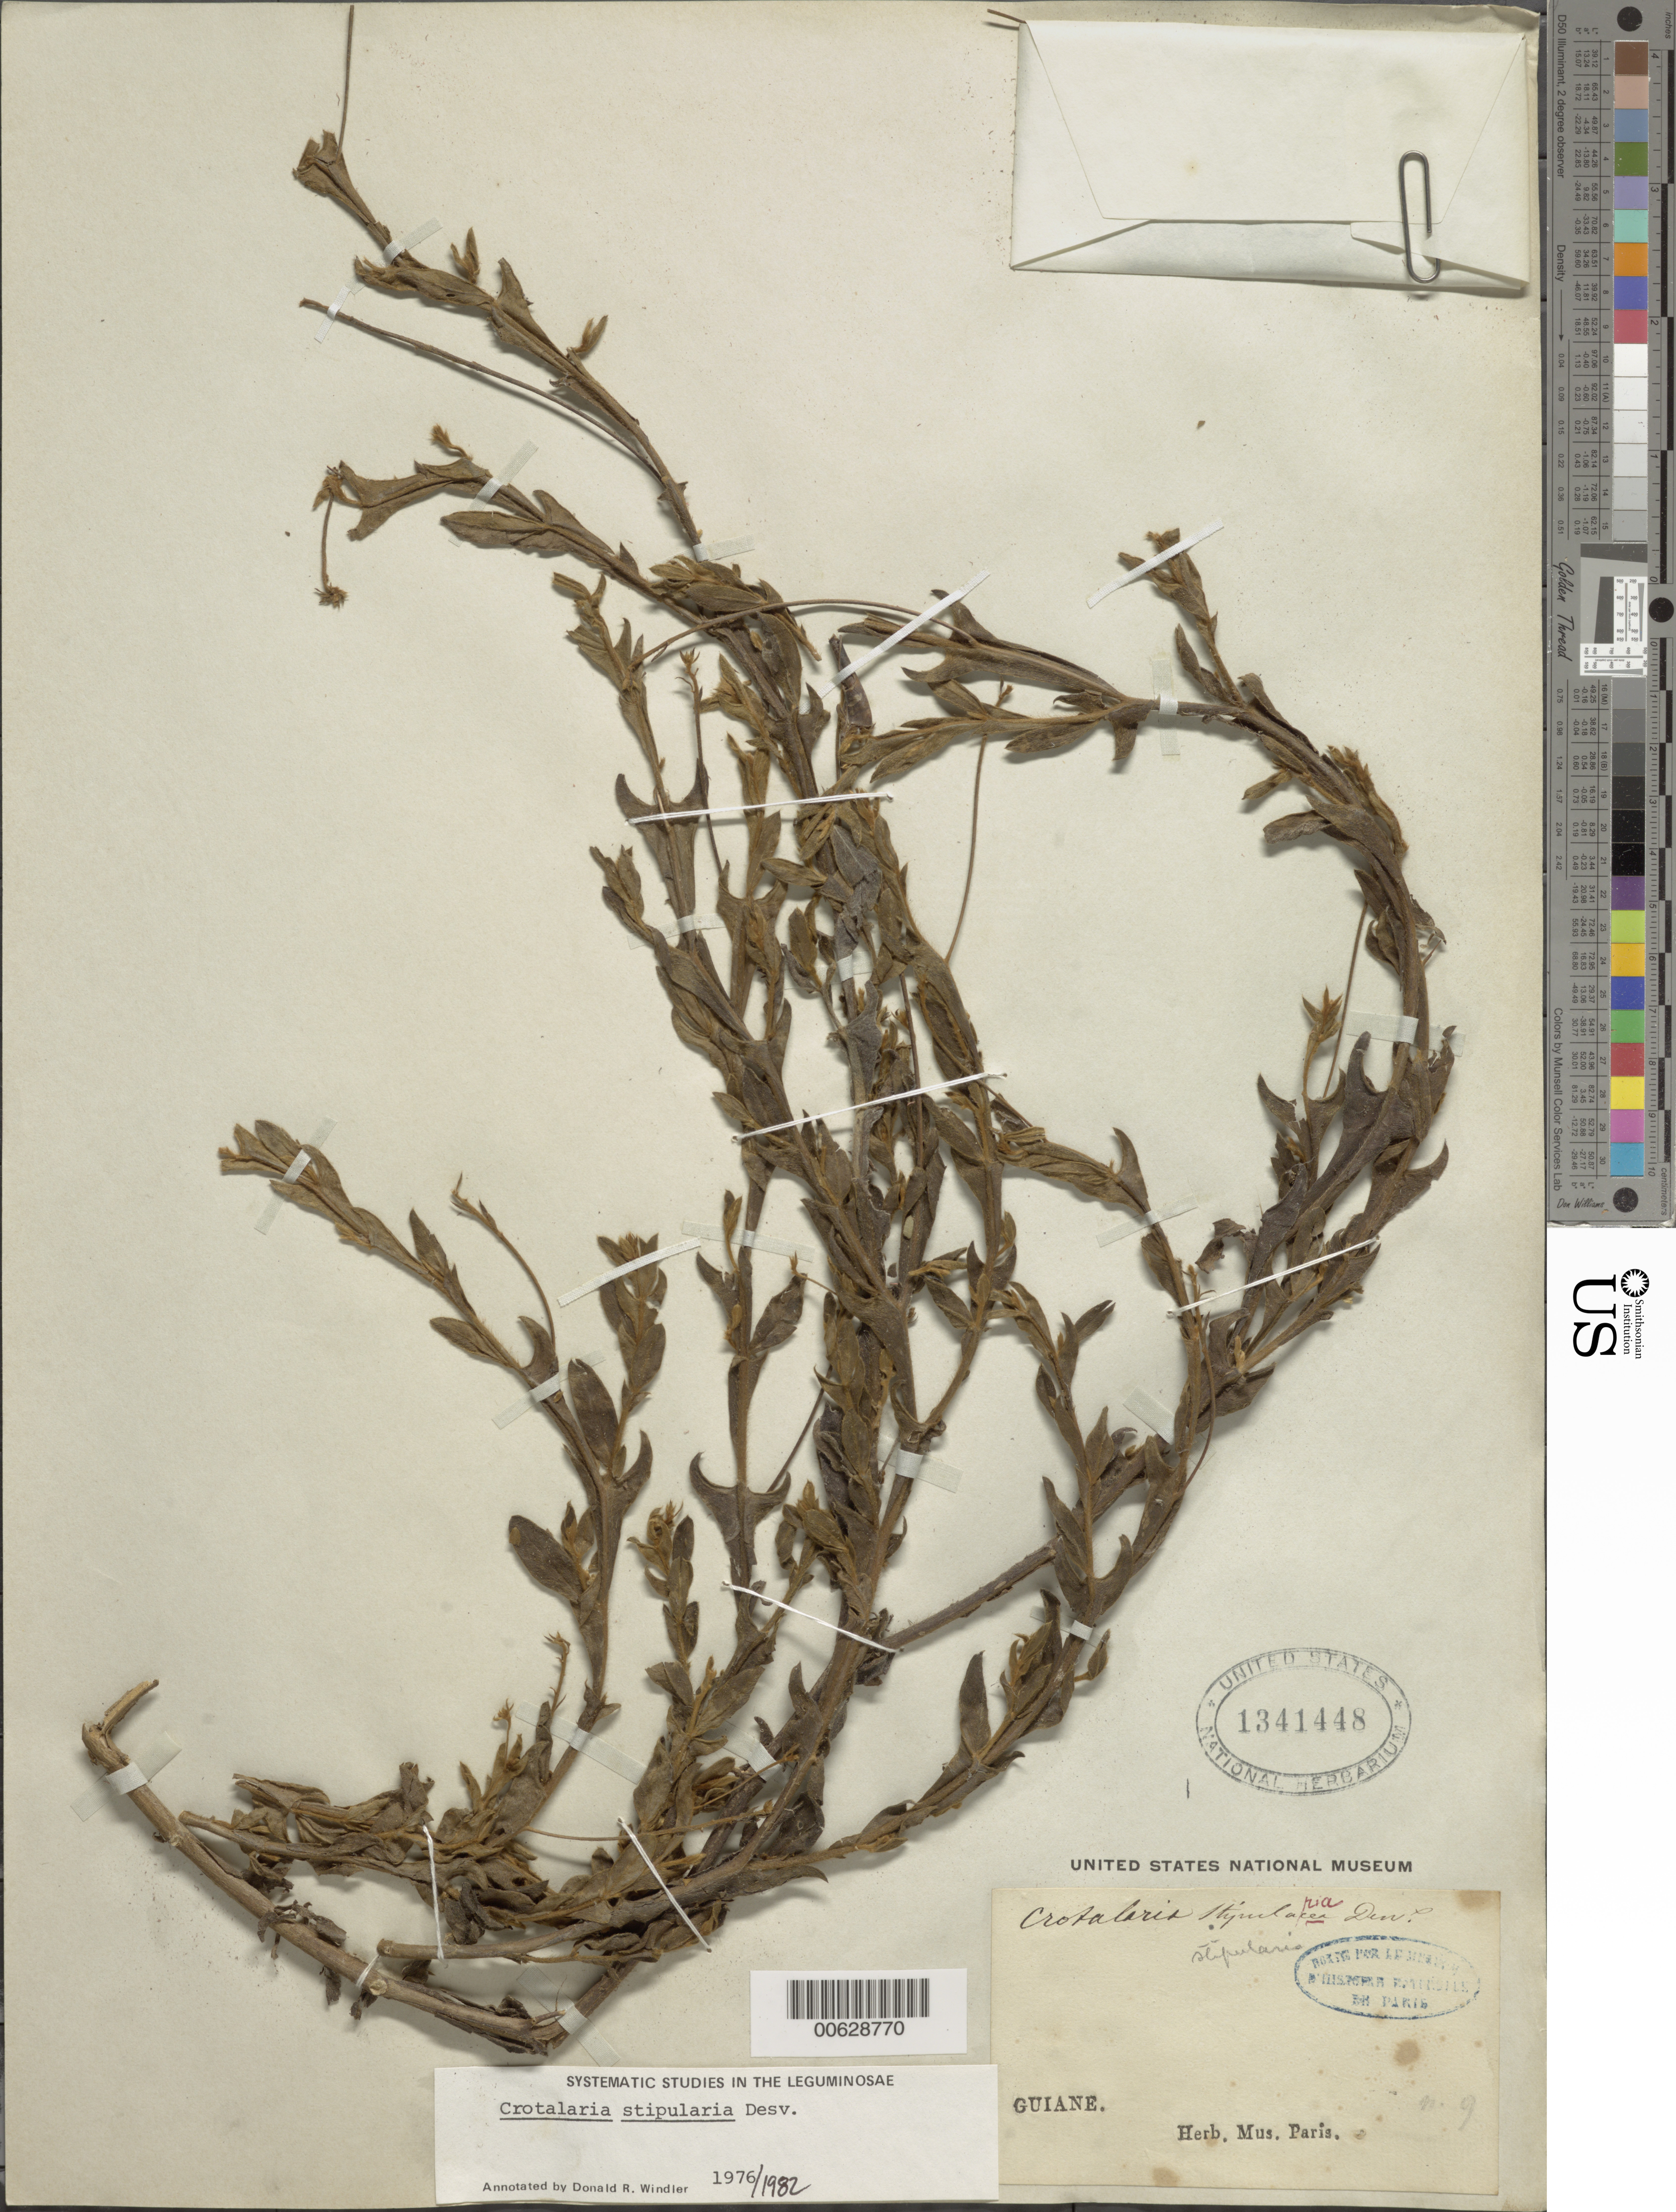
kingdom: Plantae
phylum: Tracheophyta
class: Magnoliopsida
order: Fabales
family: Fabaceae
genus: Crotalaria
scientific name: Crotalaria stipularia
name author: Desv.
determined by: Windler, D. R.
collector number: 9 ?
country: French Guiana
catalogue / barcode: US 1341448